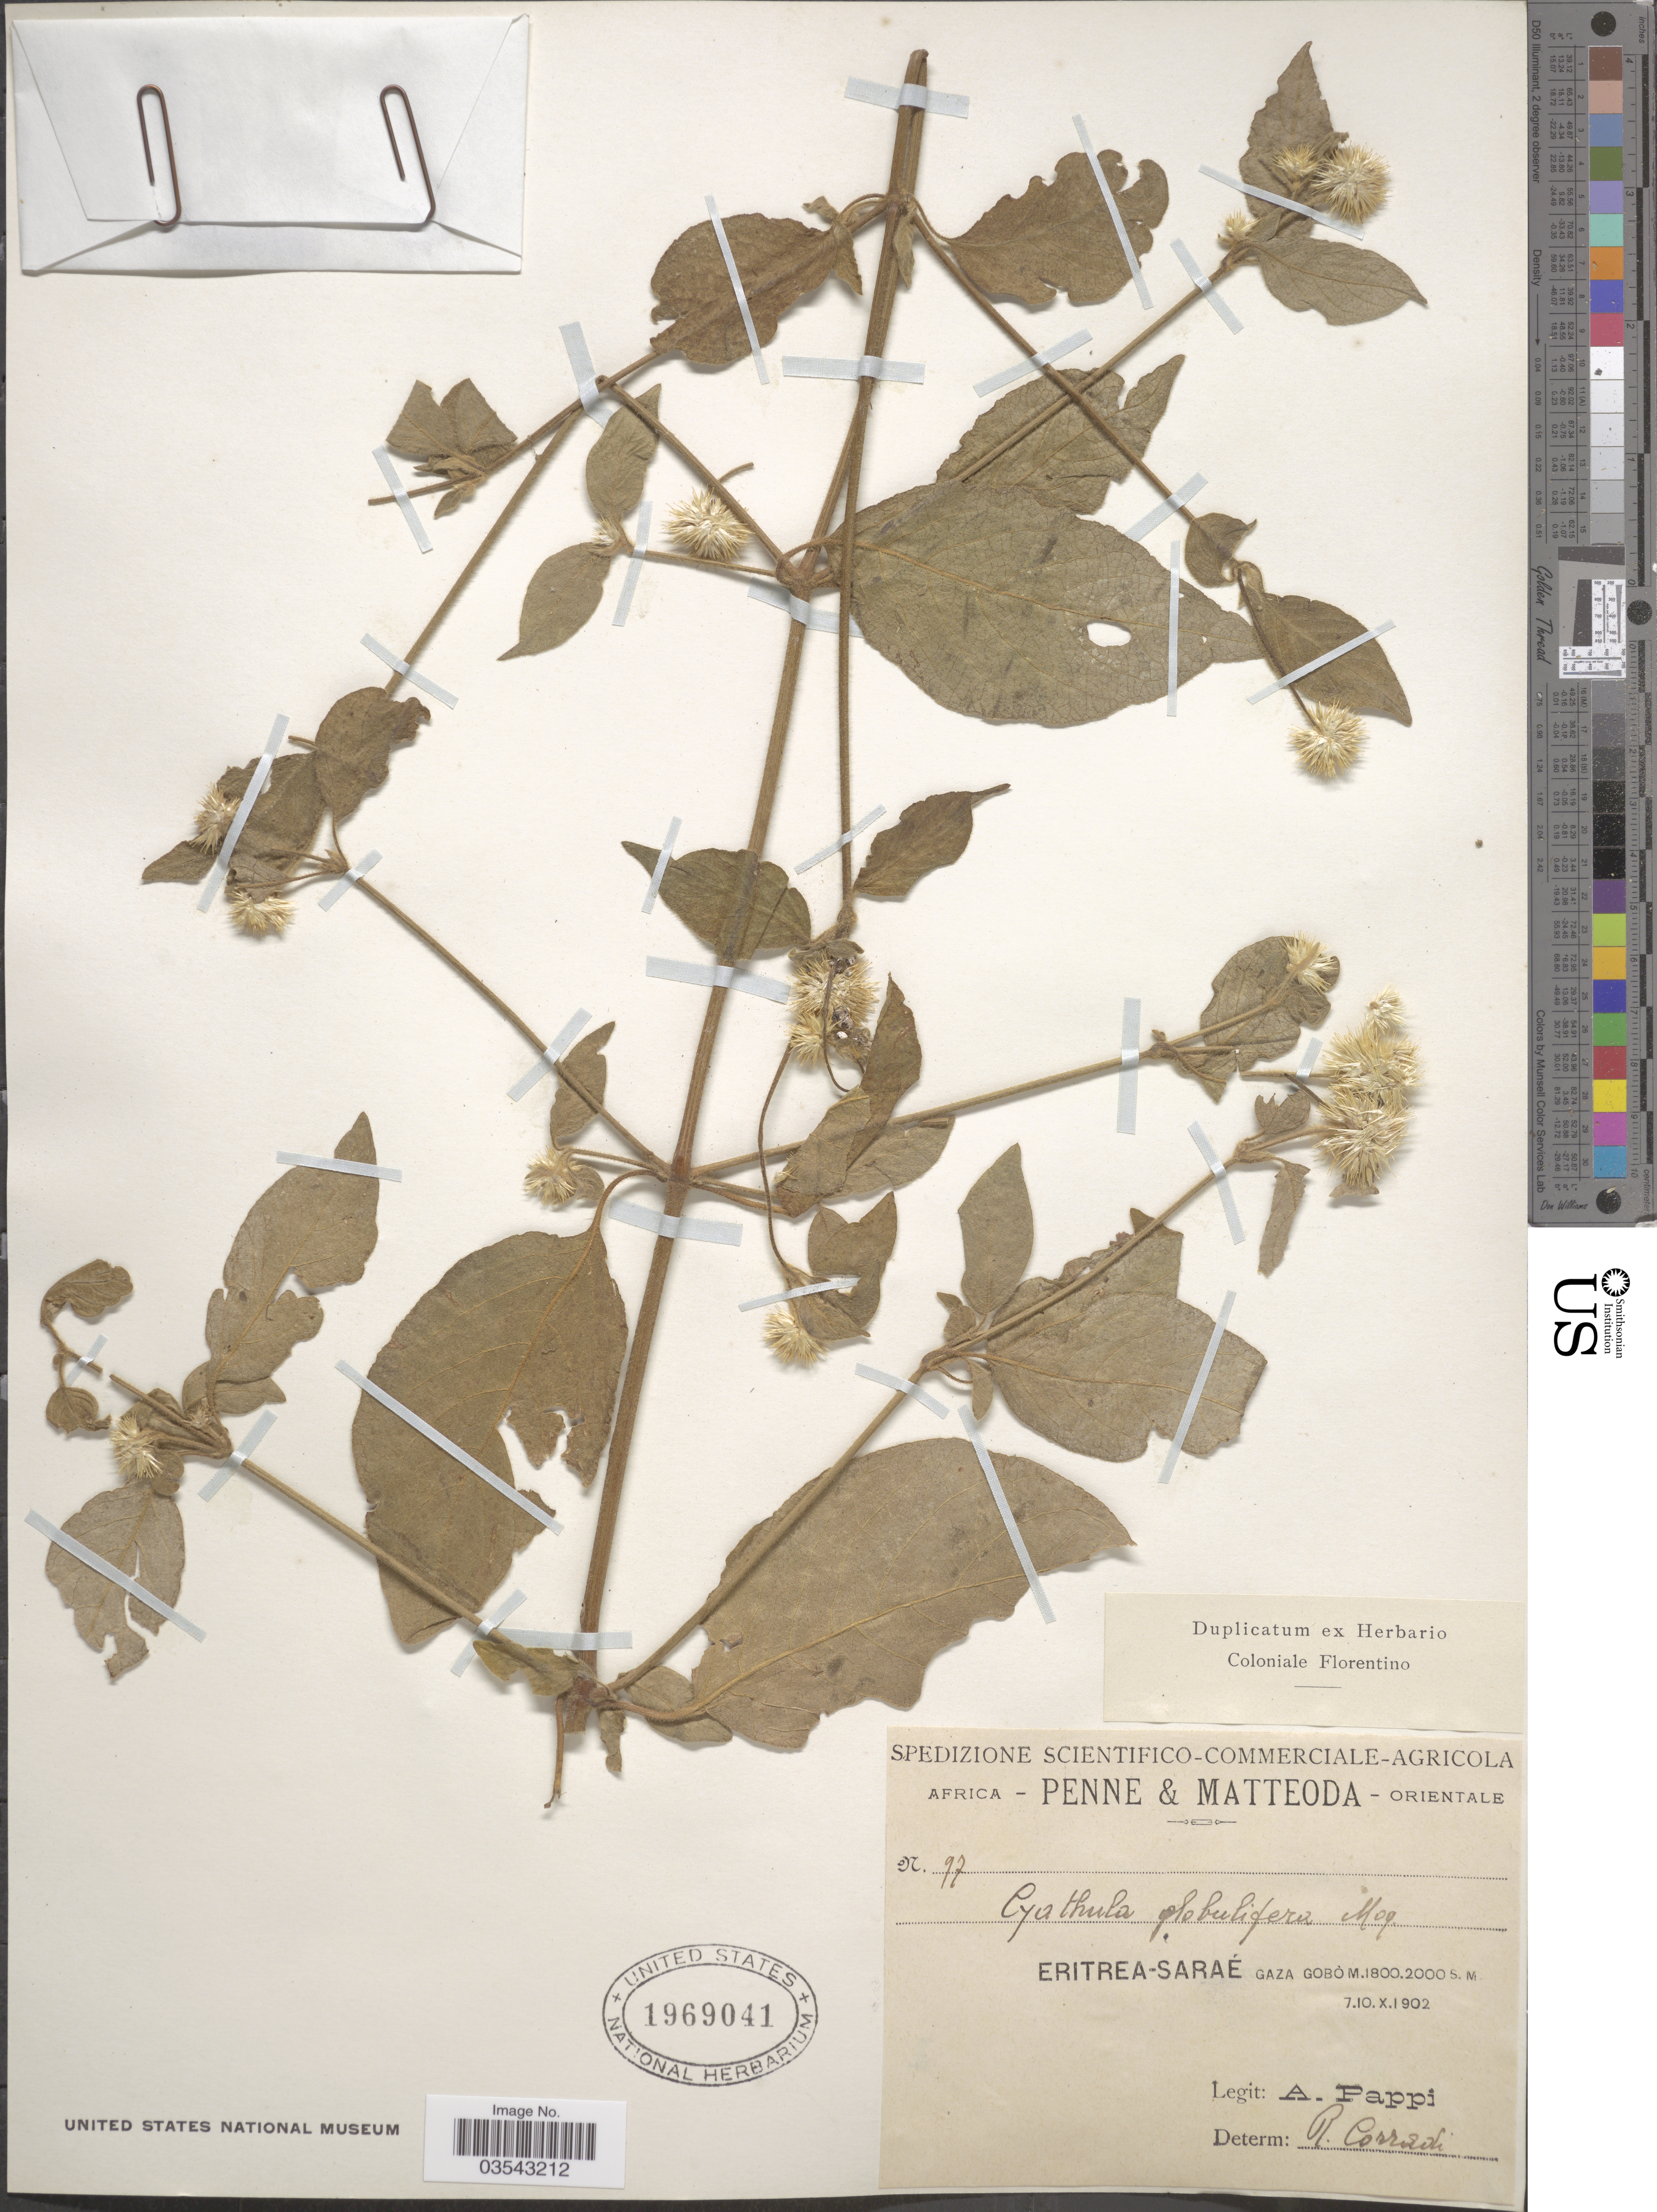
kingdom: Plantae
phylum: Tracheophyta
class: Magnoliopsida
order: Caryophyllales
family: Amaranthaceae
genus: Cyathula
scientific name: Cyathula globulifera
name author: Moq.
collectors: A. Pappi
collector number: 97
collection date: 1902-10-07/1902-10-10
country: Eritrea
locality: Africa Orientale. Saraé Gaza Gobò.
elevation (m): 1800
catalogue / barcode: US 1969041